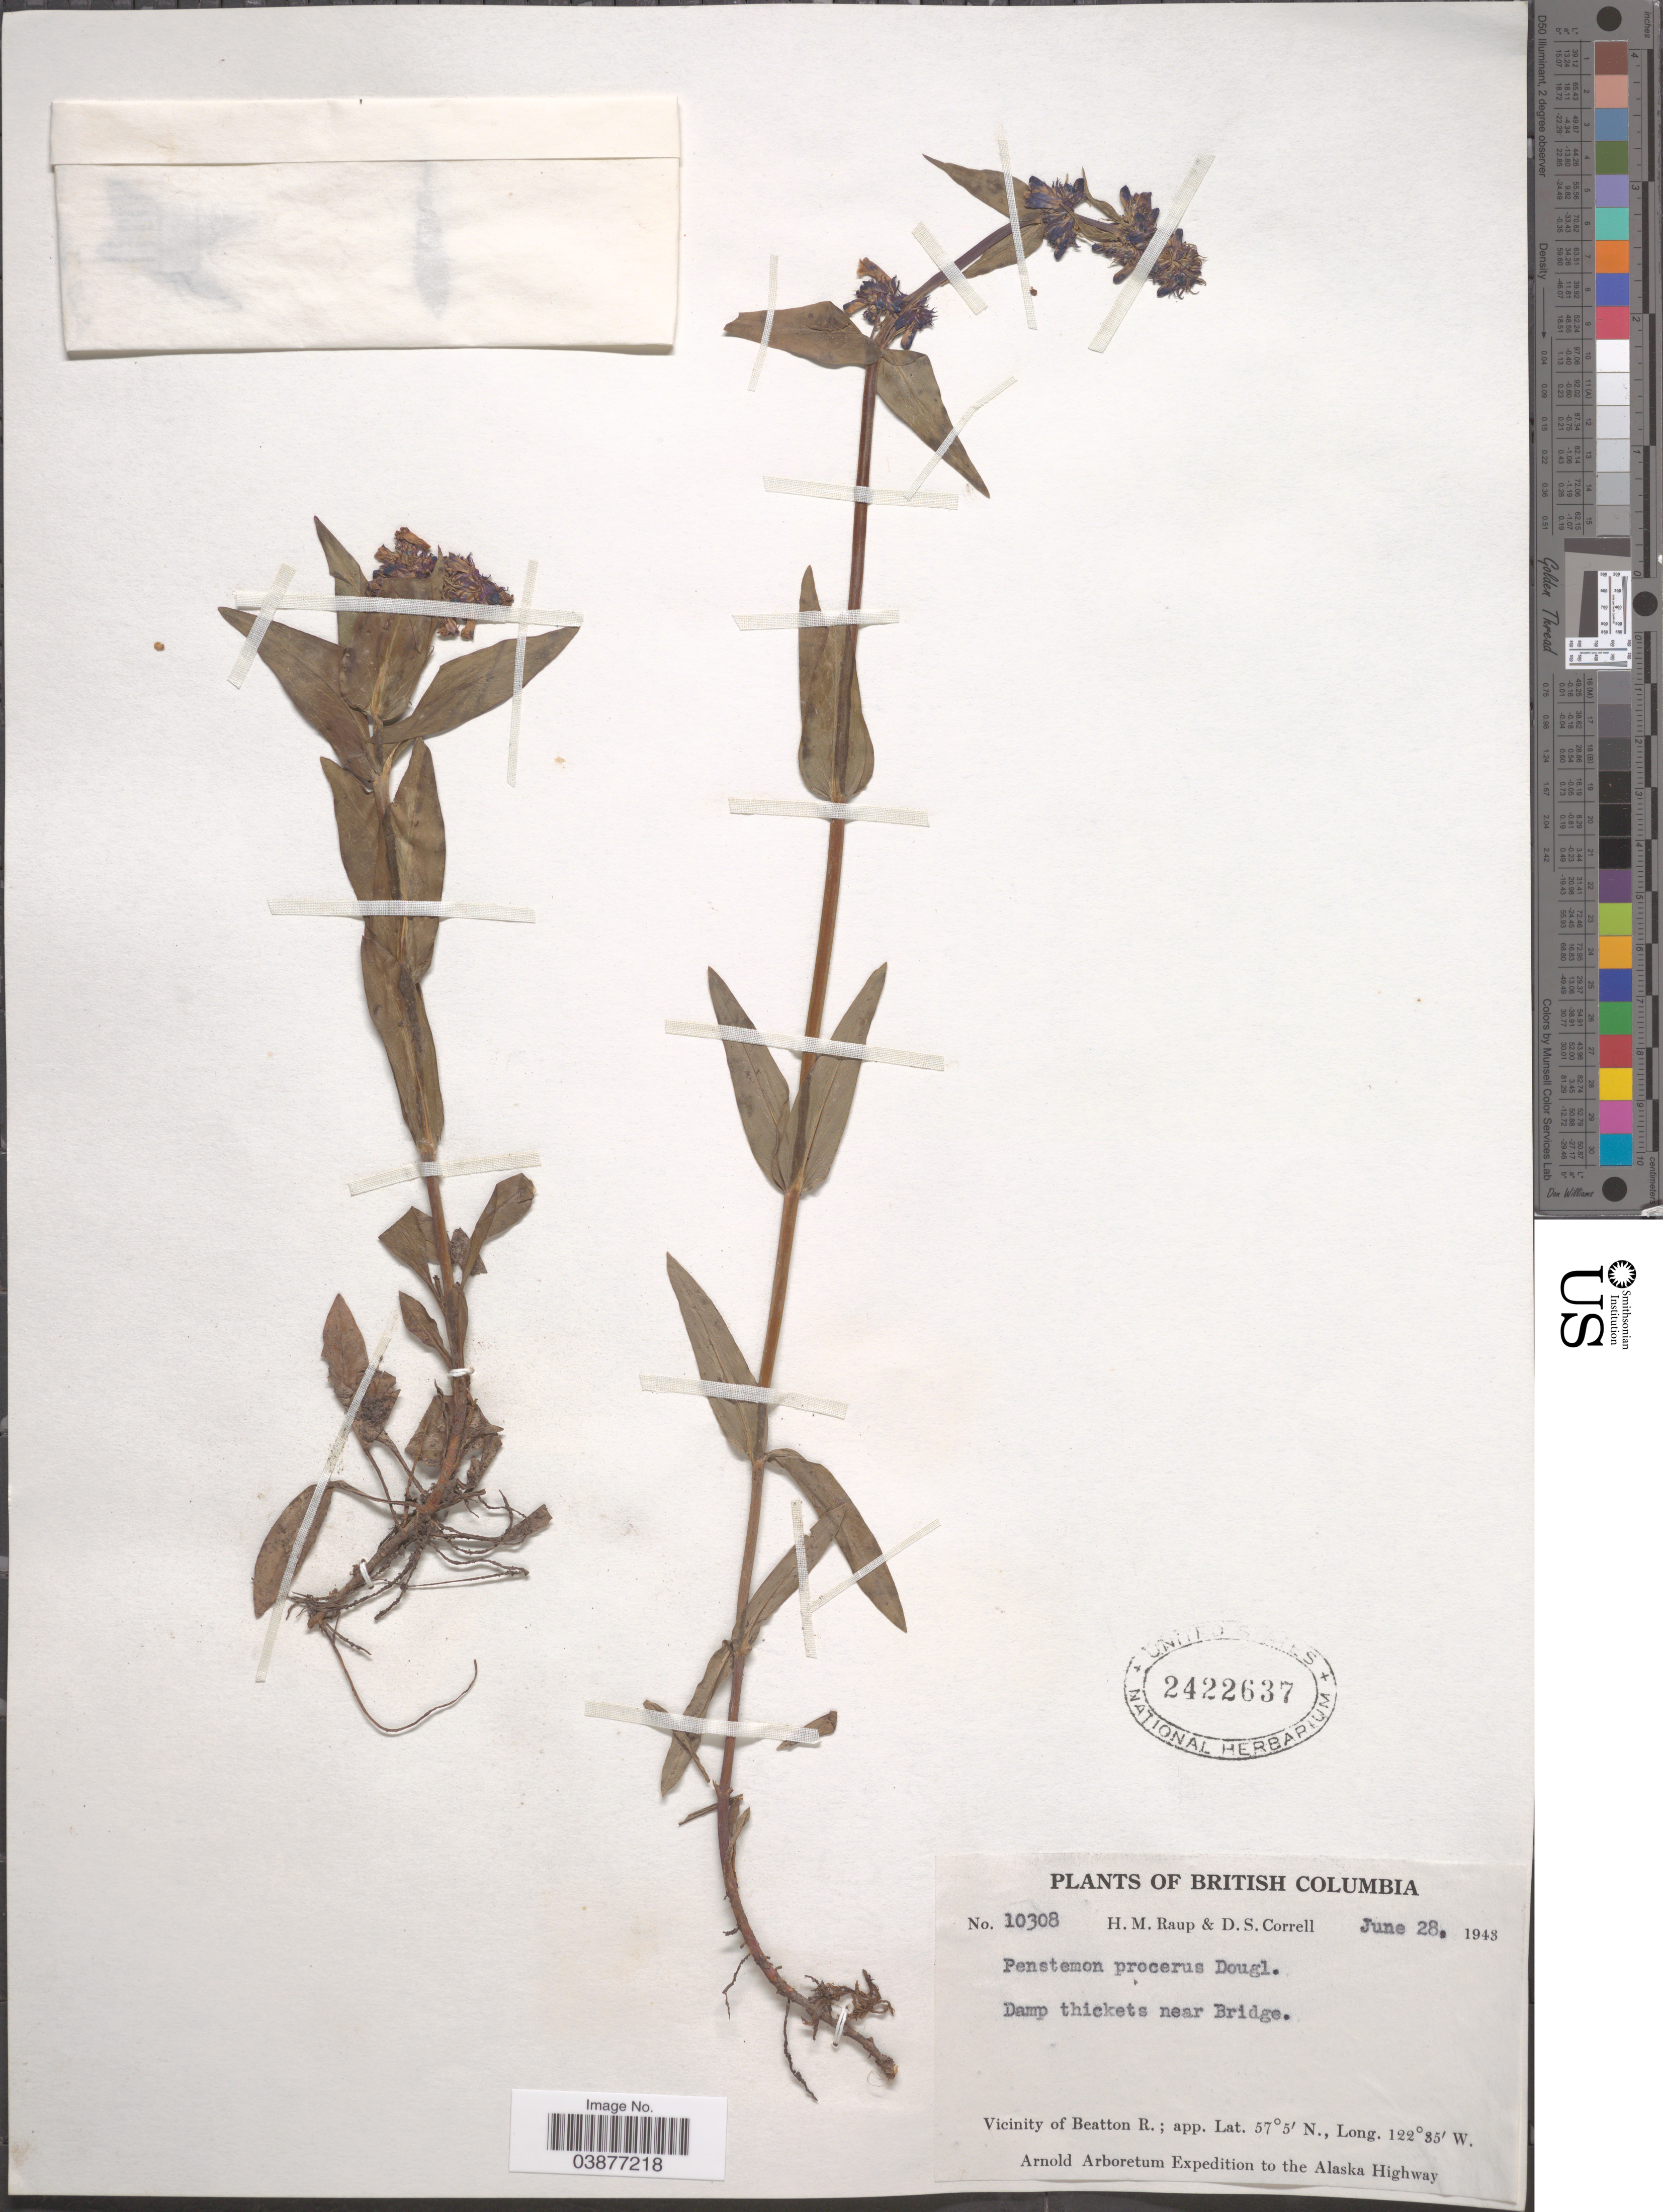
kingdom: Plantae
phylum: Tracheophyta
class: Magnoliopsida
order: Lamiales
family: Plantaginaceae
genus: Penstemon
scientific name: Penstemon procerus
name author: Douglas ex Graham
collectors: H. Raup & D. S. Correll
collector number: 10308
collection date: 1948-06-28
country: Canada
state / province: British Columbia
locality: Damp thickets near Bridge. Vicinity of Beatton R. The Alaska Highway.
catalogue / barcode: US 2422637